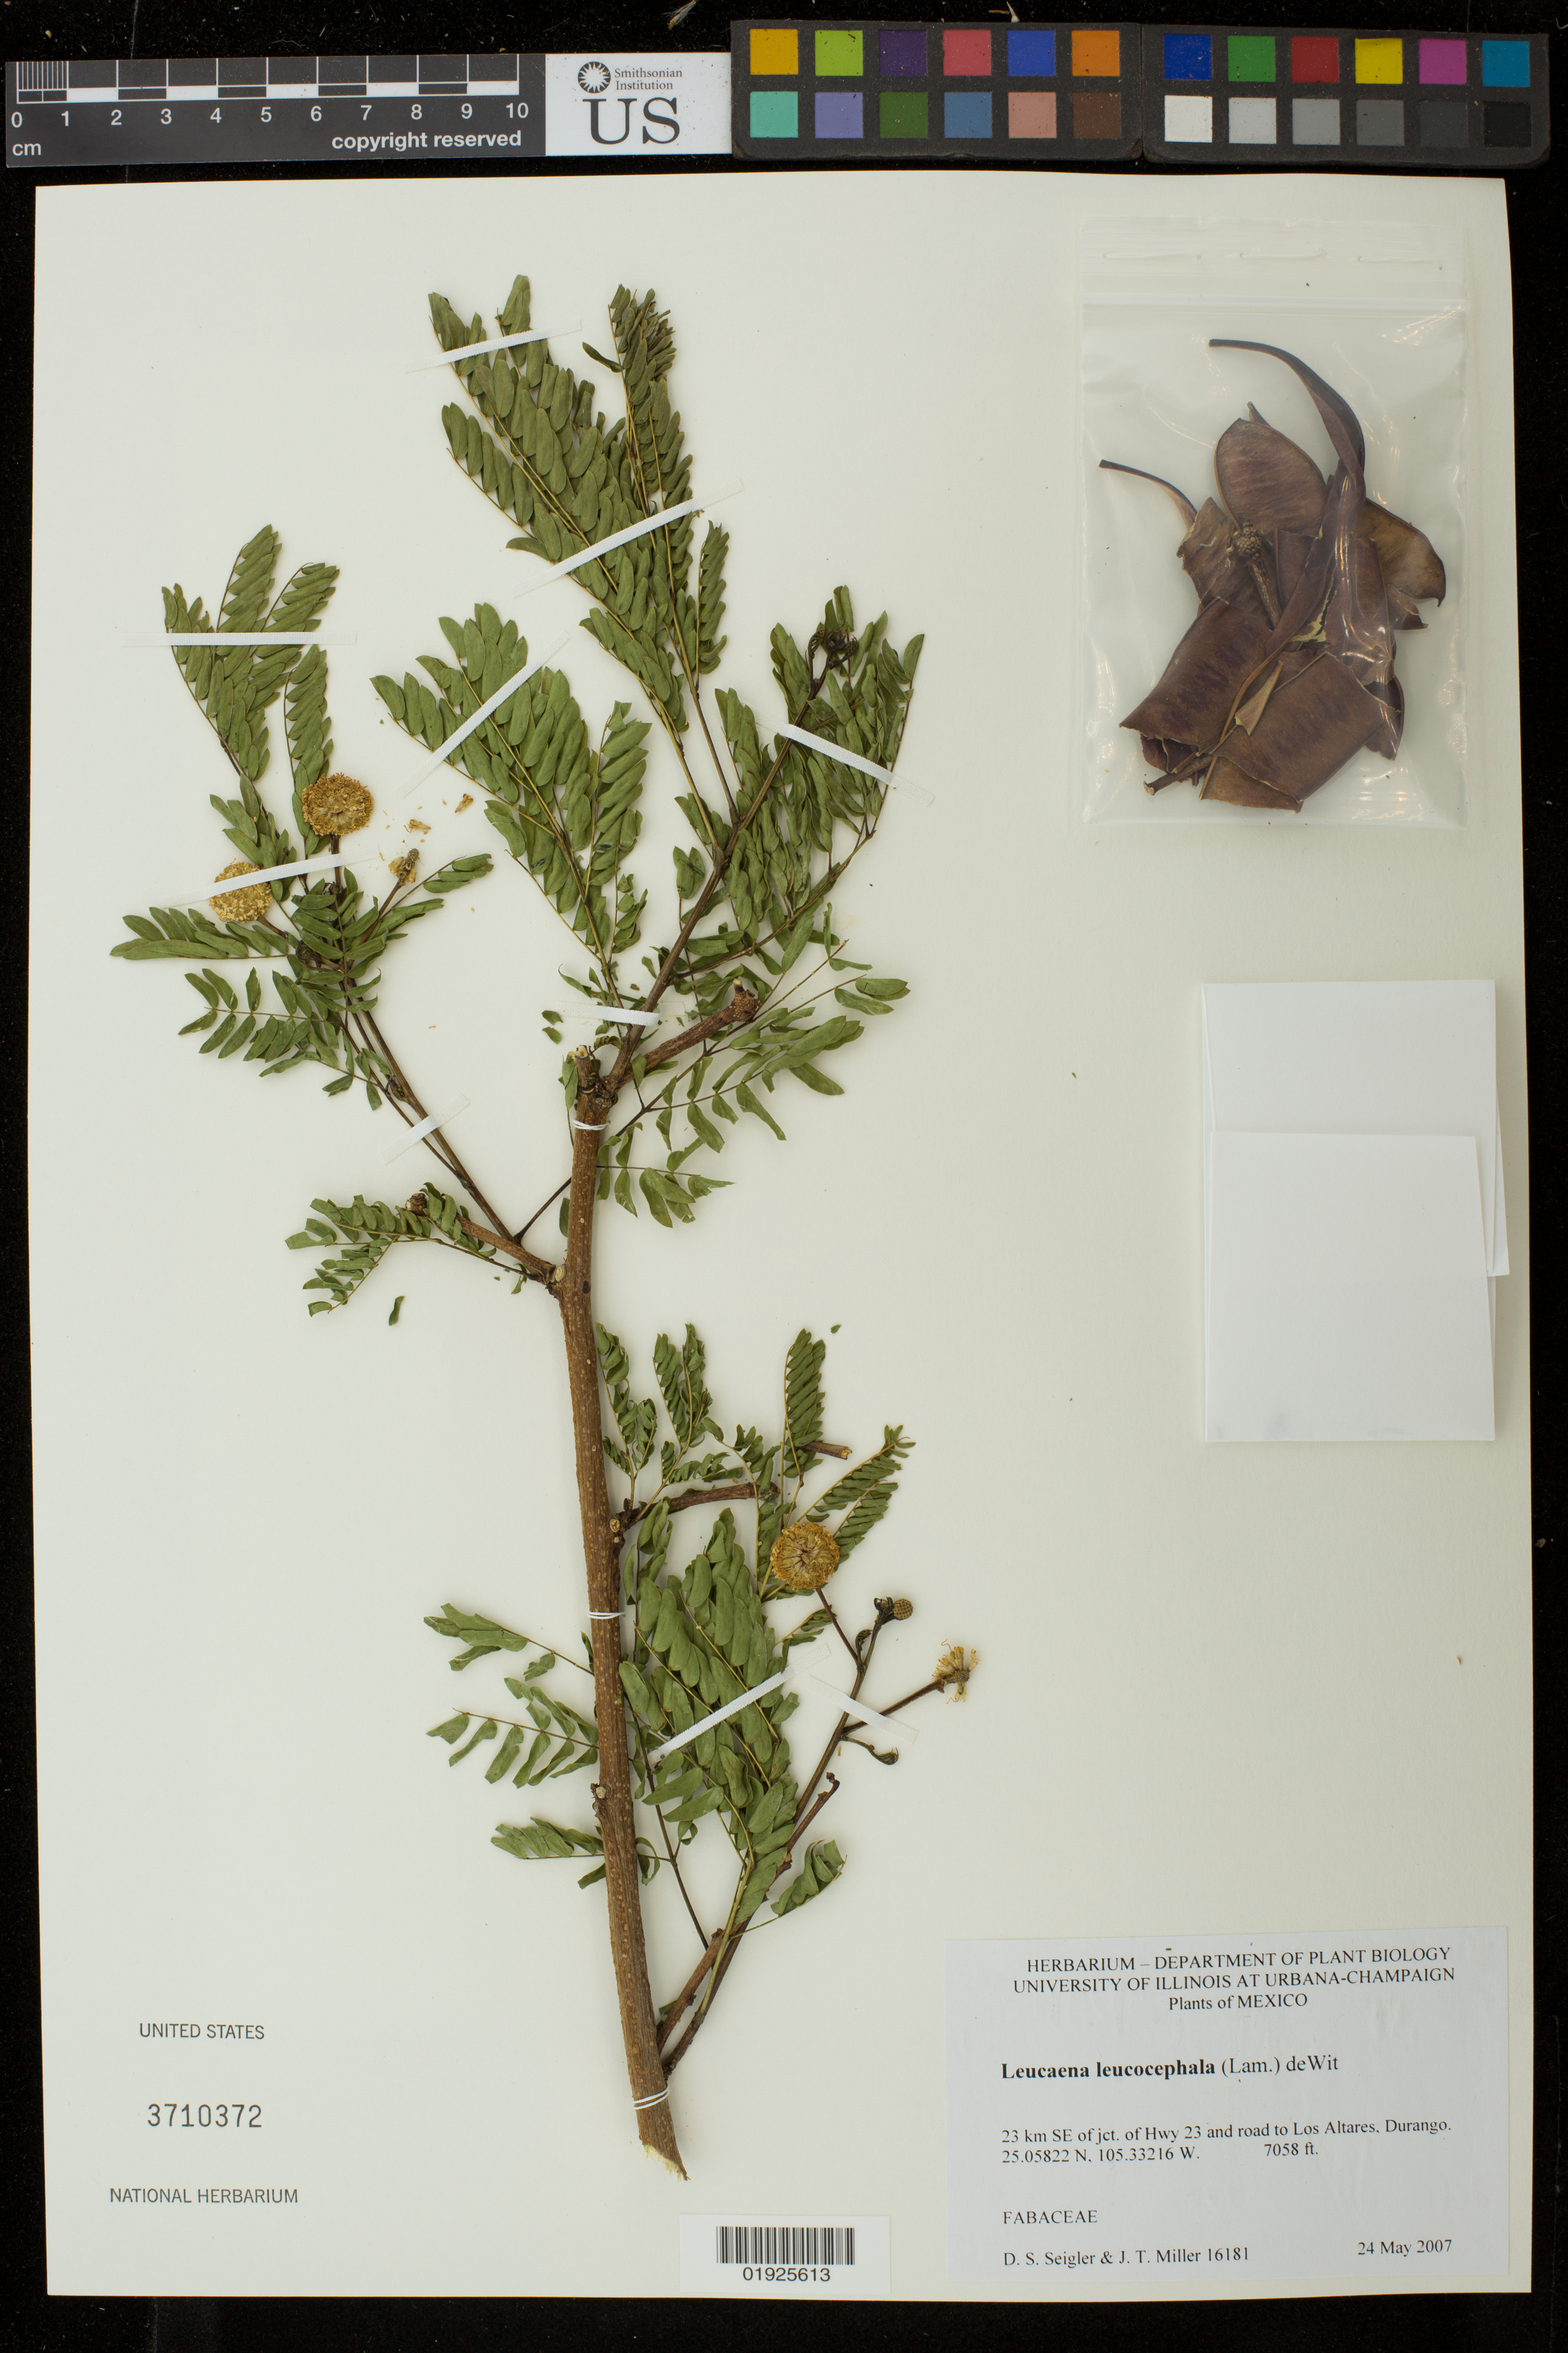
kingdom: Plantae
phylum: Tracheophyta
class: Magnoliopsida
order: Fabales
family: Fabaceae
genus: Leucaena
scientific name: Leucaena leucocephala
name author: (Lam.) de Wit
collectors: D. S. Seigler & J. T. Miller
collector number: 16181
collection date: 2007-05-24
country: Mexico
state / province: Durango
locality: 23 km SE of jct of Hwy 23 and road to Los Altares.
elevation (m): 2151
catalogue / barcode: US 3710372